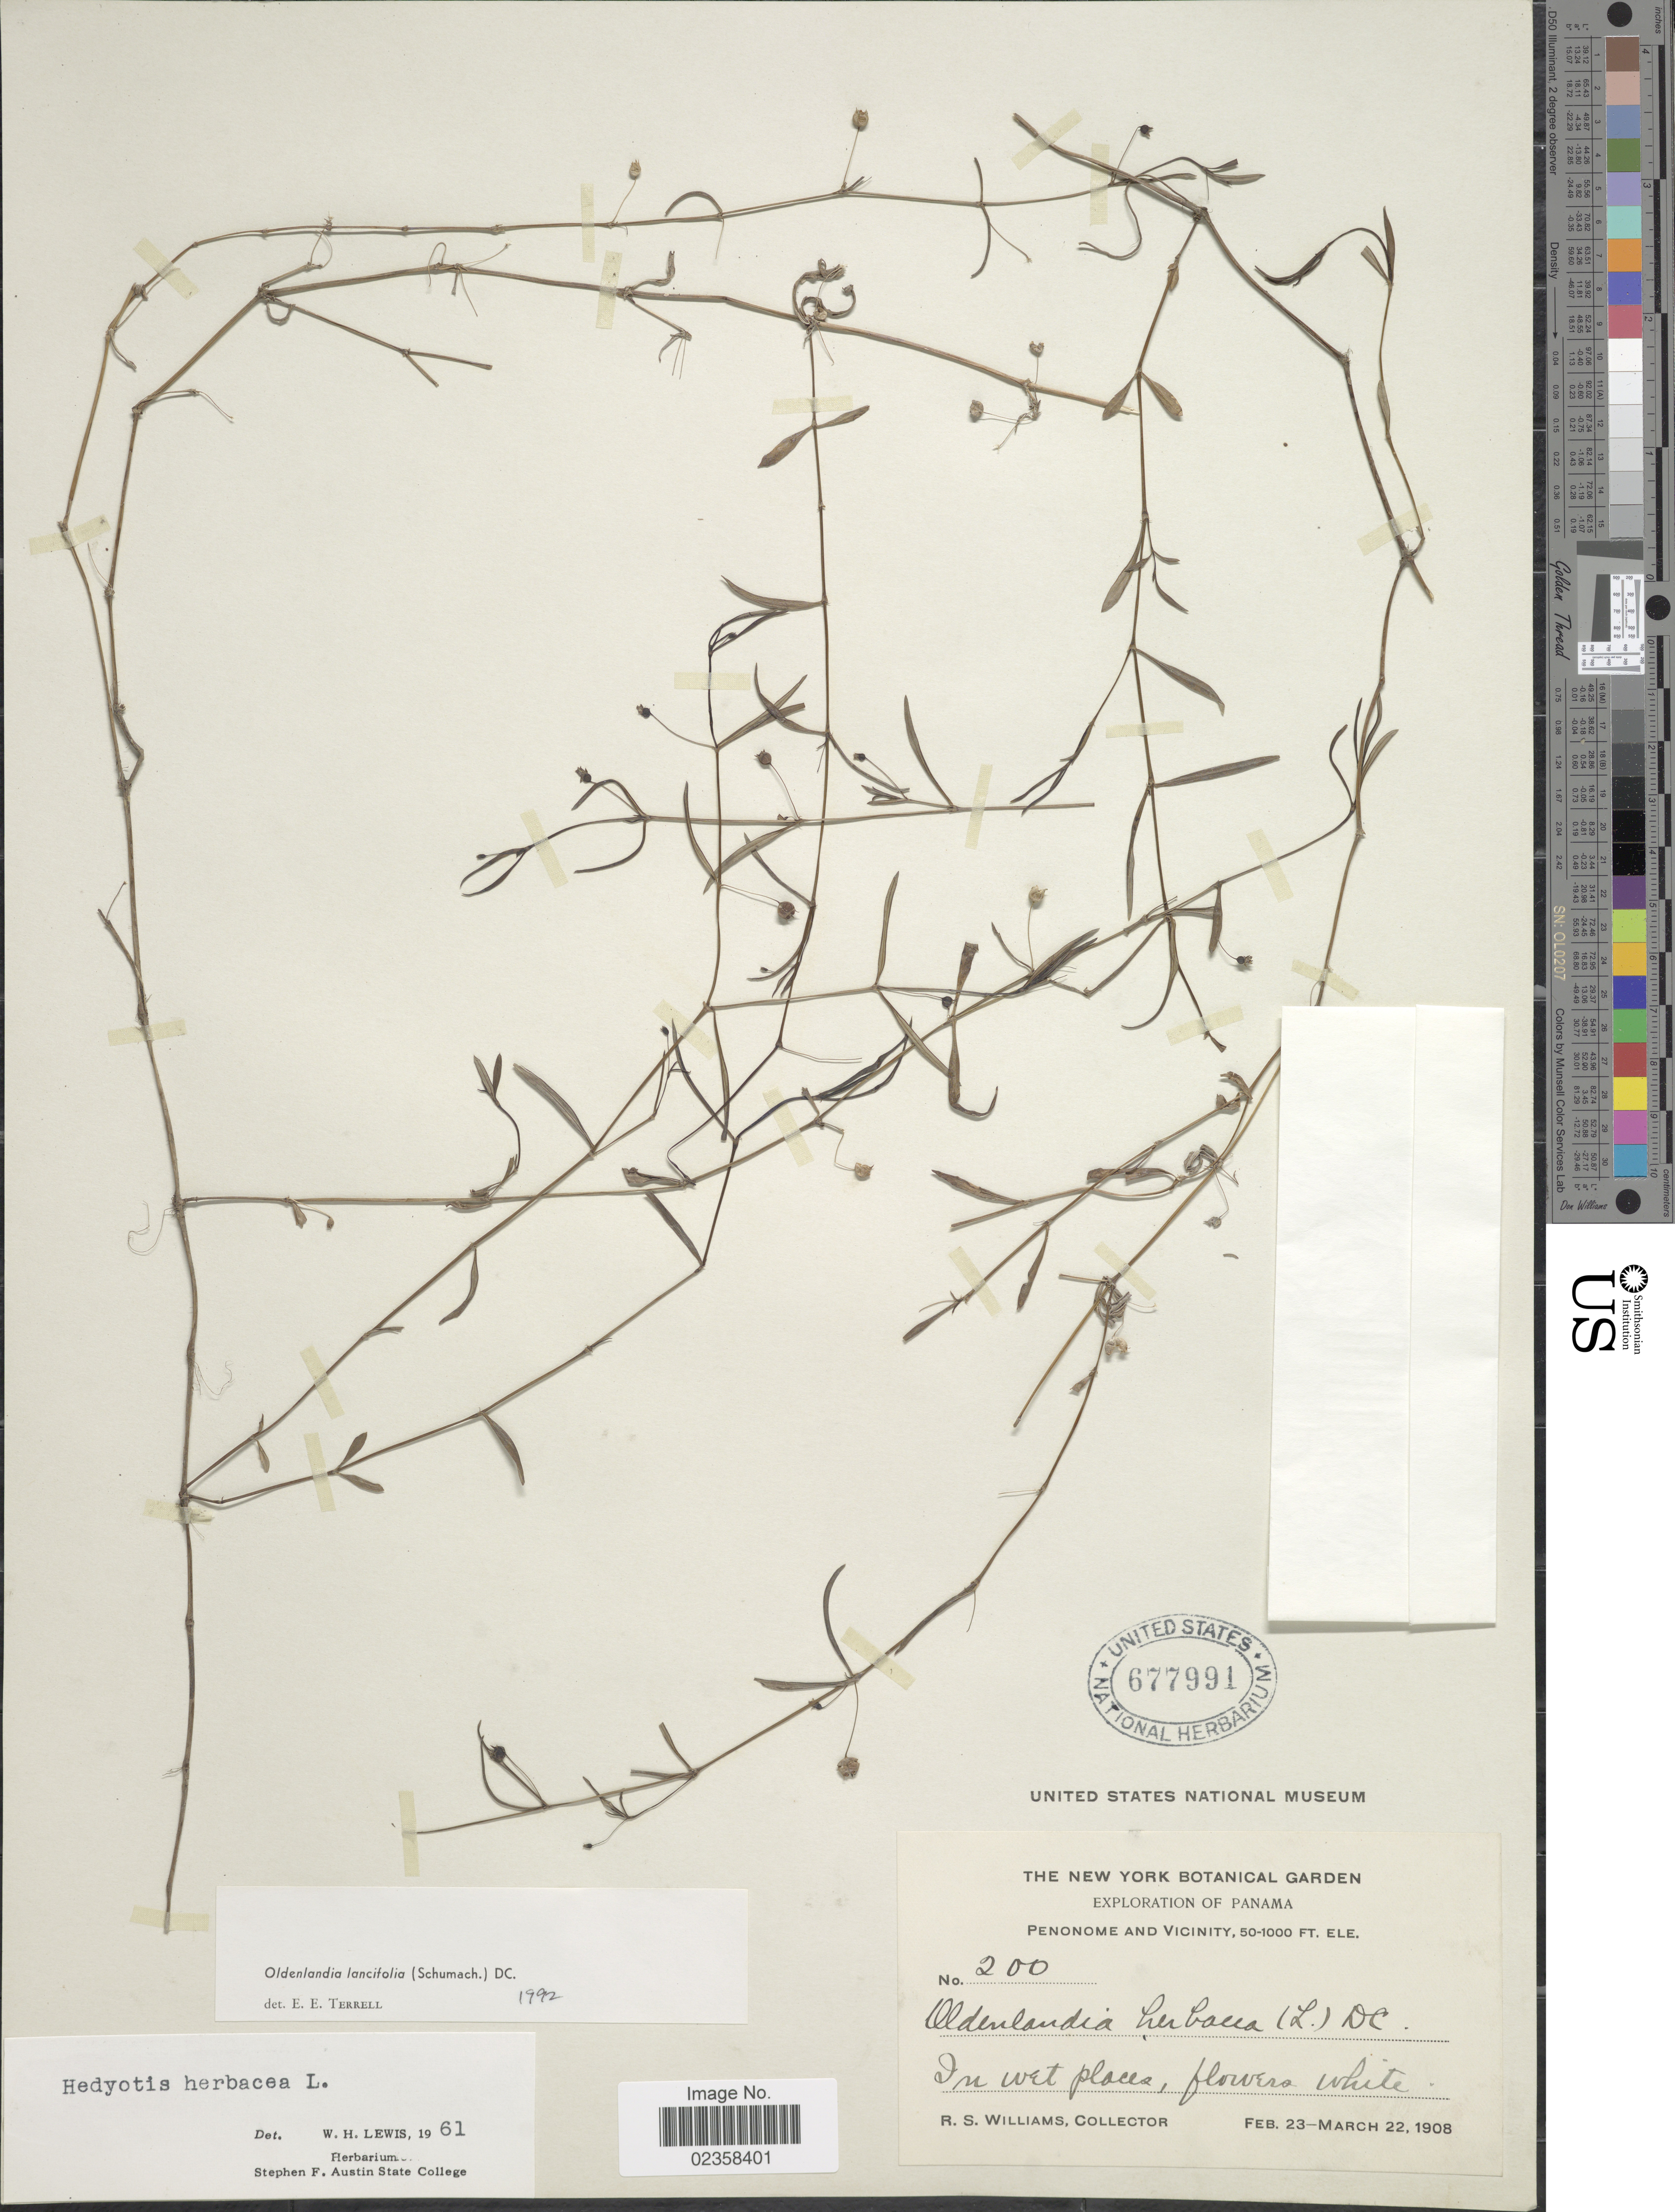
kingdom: Plantae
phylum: Tracheophyta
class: Magnoliopsida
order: Gentianales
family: Rubiaceae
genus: Oldenlandia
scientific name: Oldenlandia lancifolia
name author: (Schumach.) DC.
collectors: R. S. Williams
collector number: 200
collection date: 1908-02-23/1908-03-22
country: Panama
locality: Penonome and Vicinity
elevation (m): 15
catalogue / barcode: US 677991